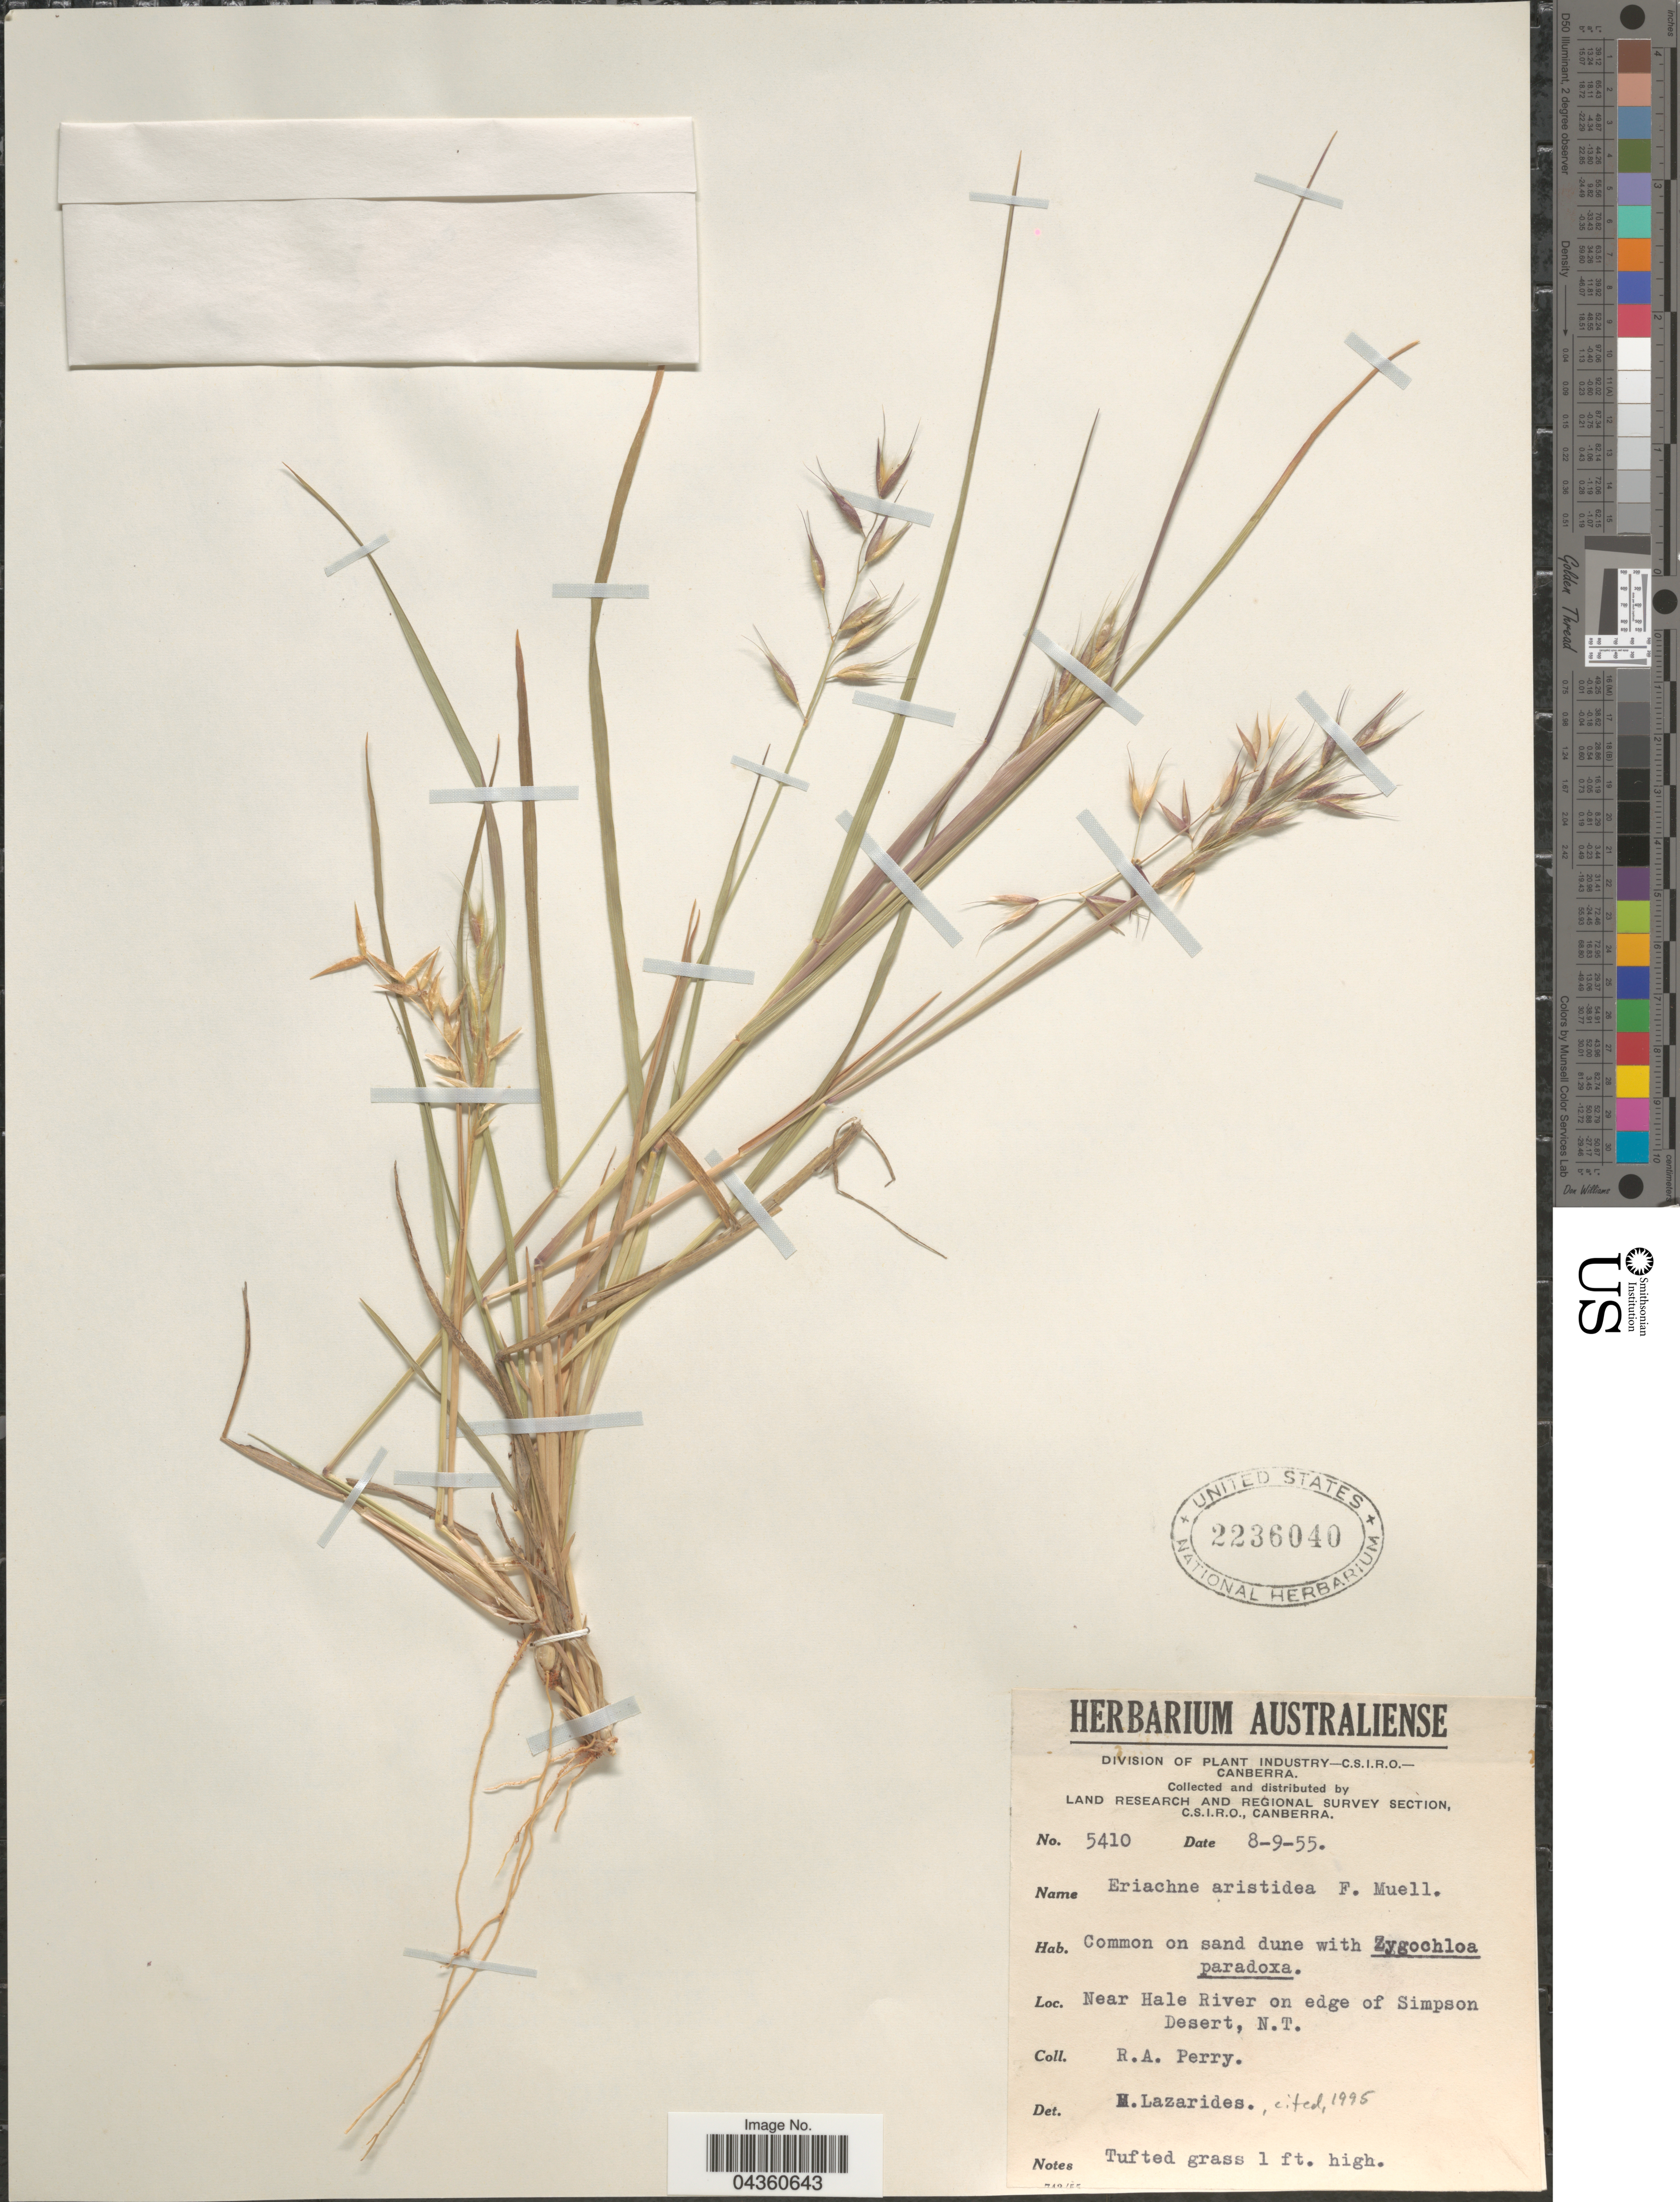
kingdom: Plantae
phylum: Tracheophyta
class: Liliopsida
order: Poales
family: Poaceae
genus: Eriachne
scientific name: Eriachne aristidea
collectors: Perry, R. A.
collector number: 5410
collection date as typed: Transcribed d/m/y: 8/9/55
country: Australia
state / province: Northern Territory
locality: Land Research and Regional Survey Section. Near Hale River on edge of Simpson Desert.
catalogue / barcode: US 2236040